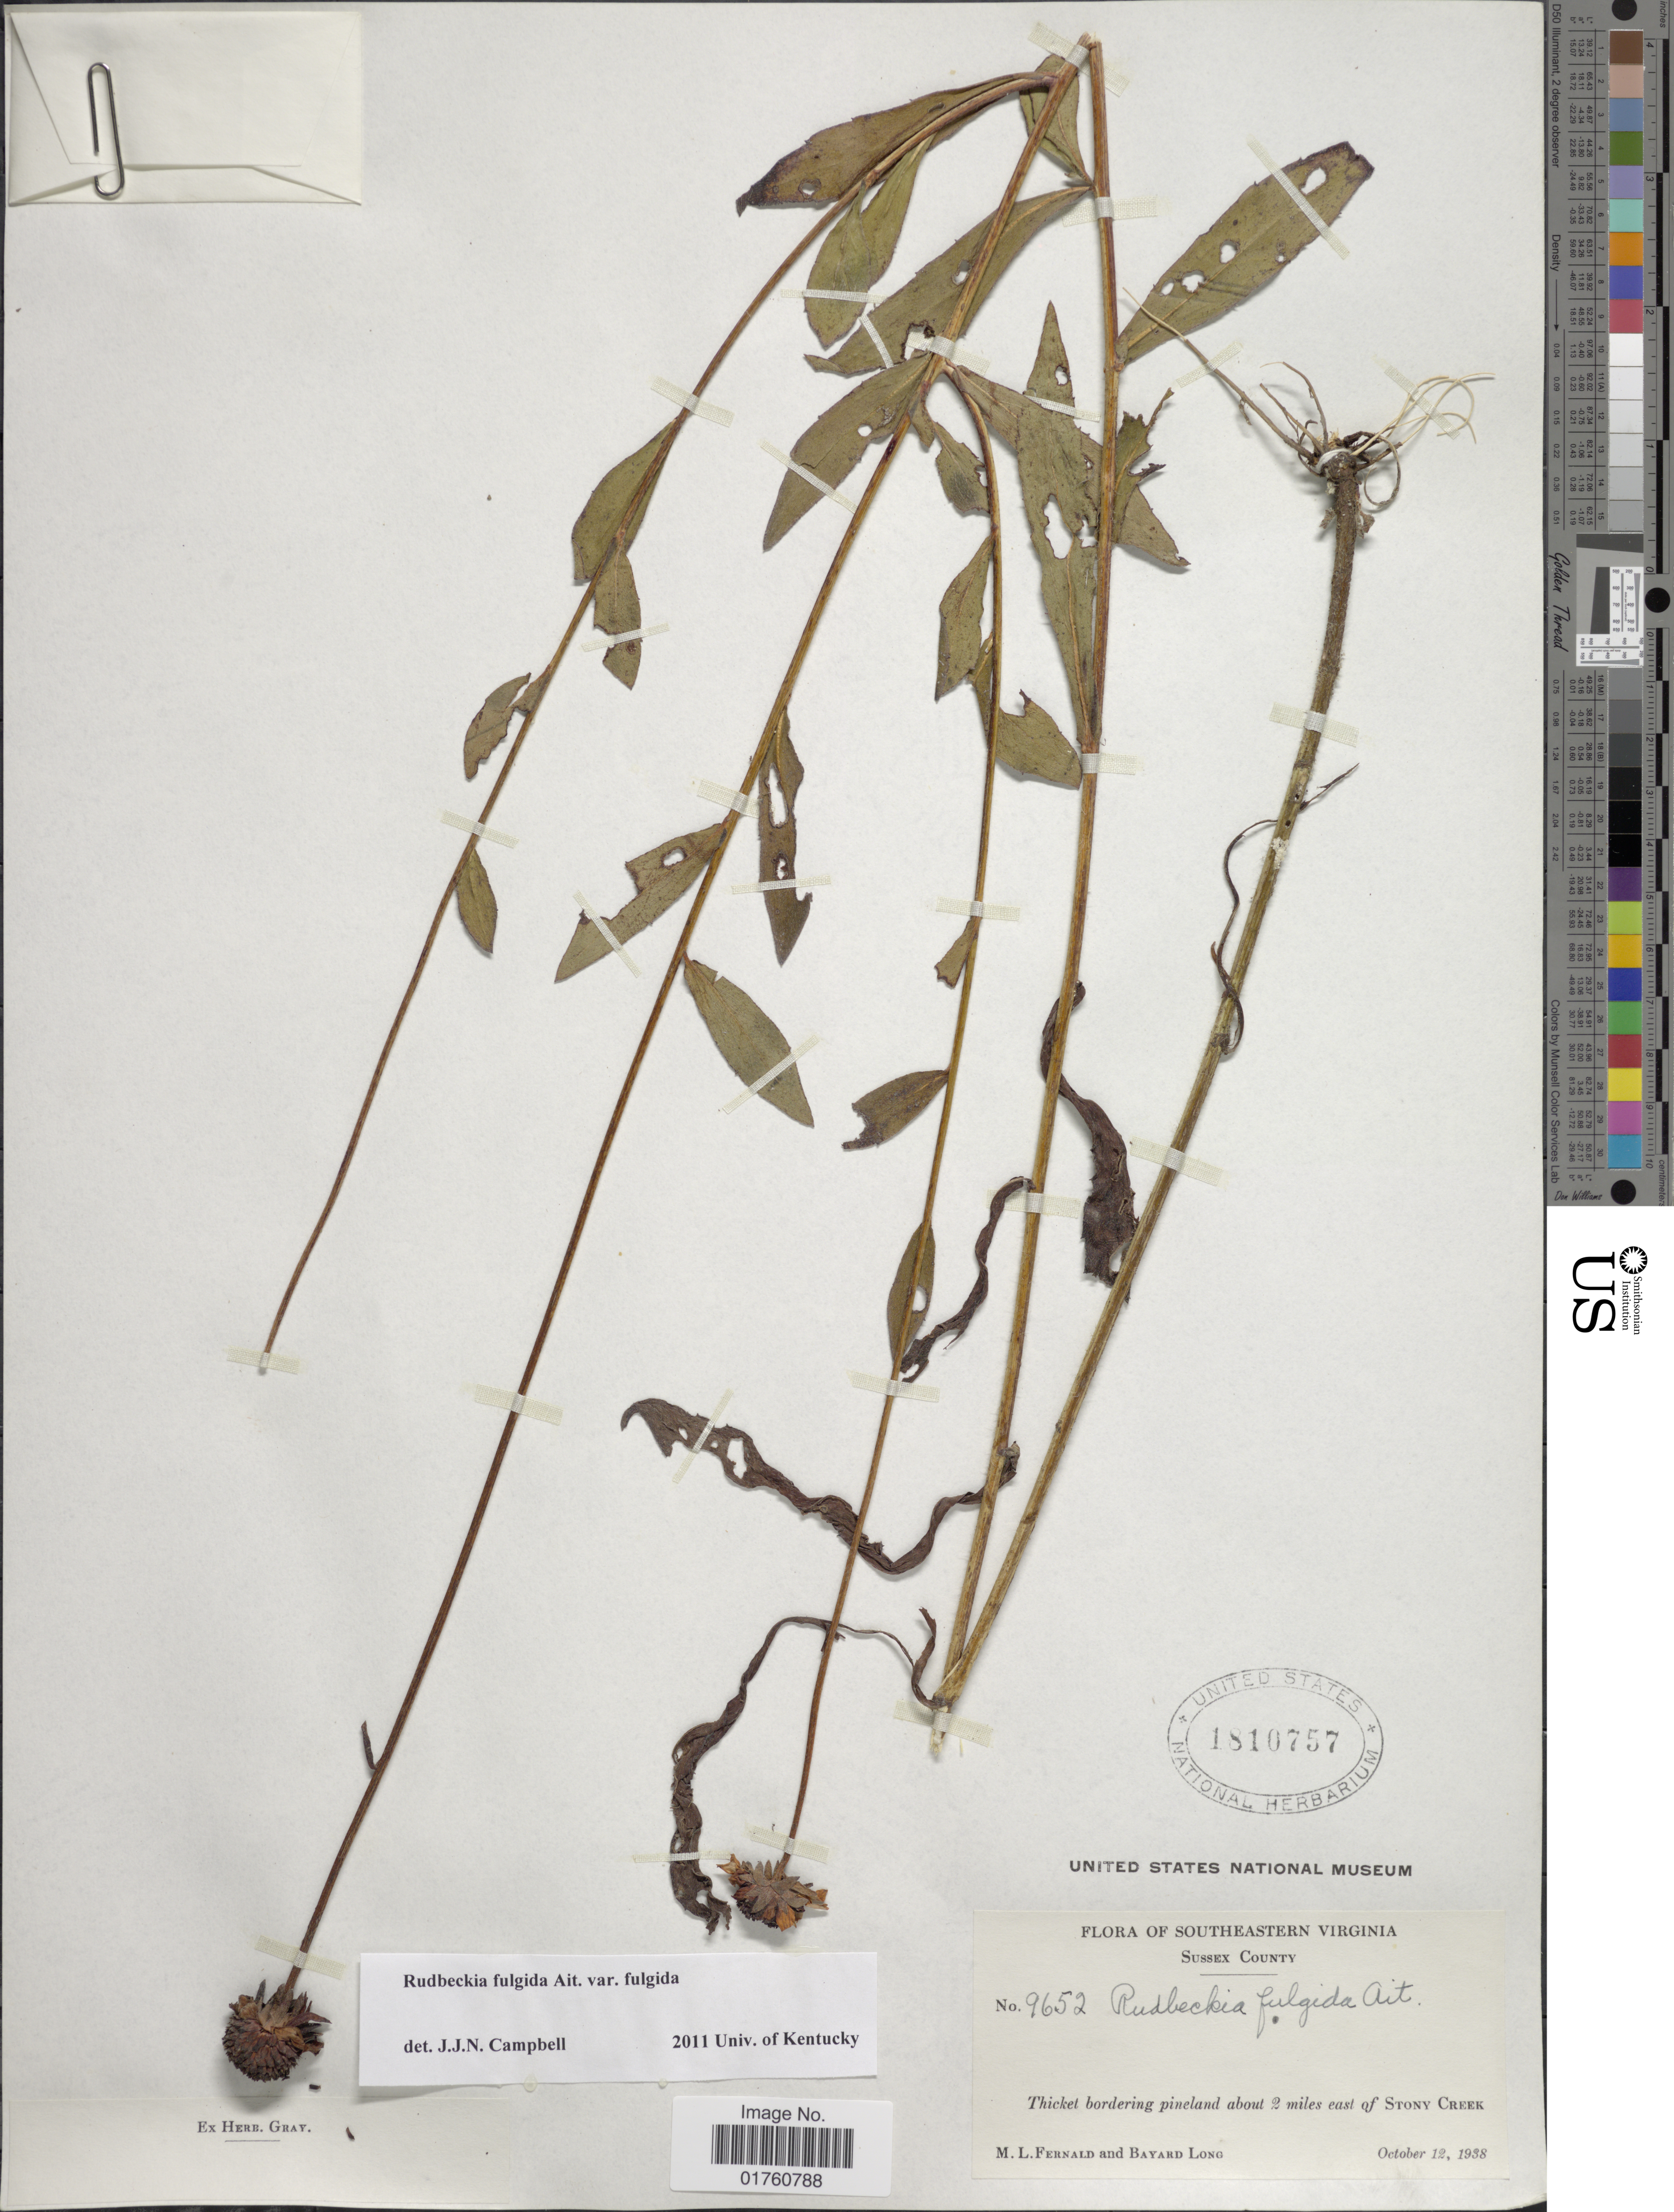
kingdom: Plantae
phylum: Tracheophyta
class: Magnoliopsida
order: Asterales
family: Asteraceae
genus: Rudbeckia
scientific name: Rudbeckia fulgida var. fulgida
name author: Aiton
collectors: M. L. Fernald & B. Long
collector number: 9652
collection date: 1938-10-12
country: United States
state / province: Virginia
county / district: Sussex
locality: Southeastern Virginia, Sussex County, Thicket bordering pineland about 2 miles east of Stony Creek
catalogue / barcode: US 1810757